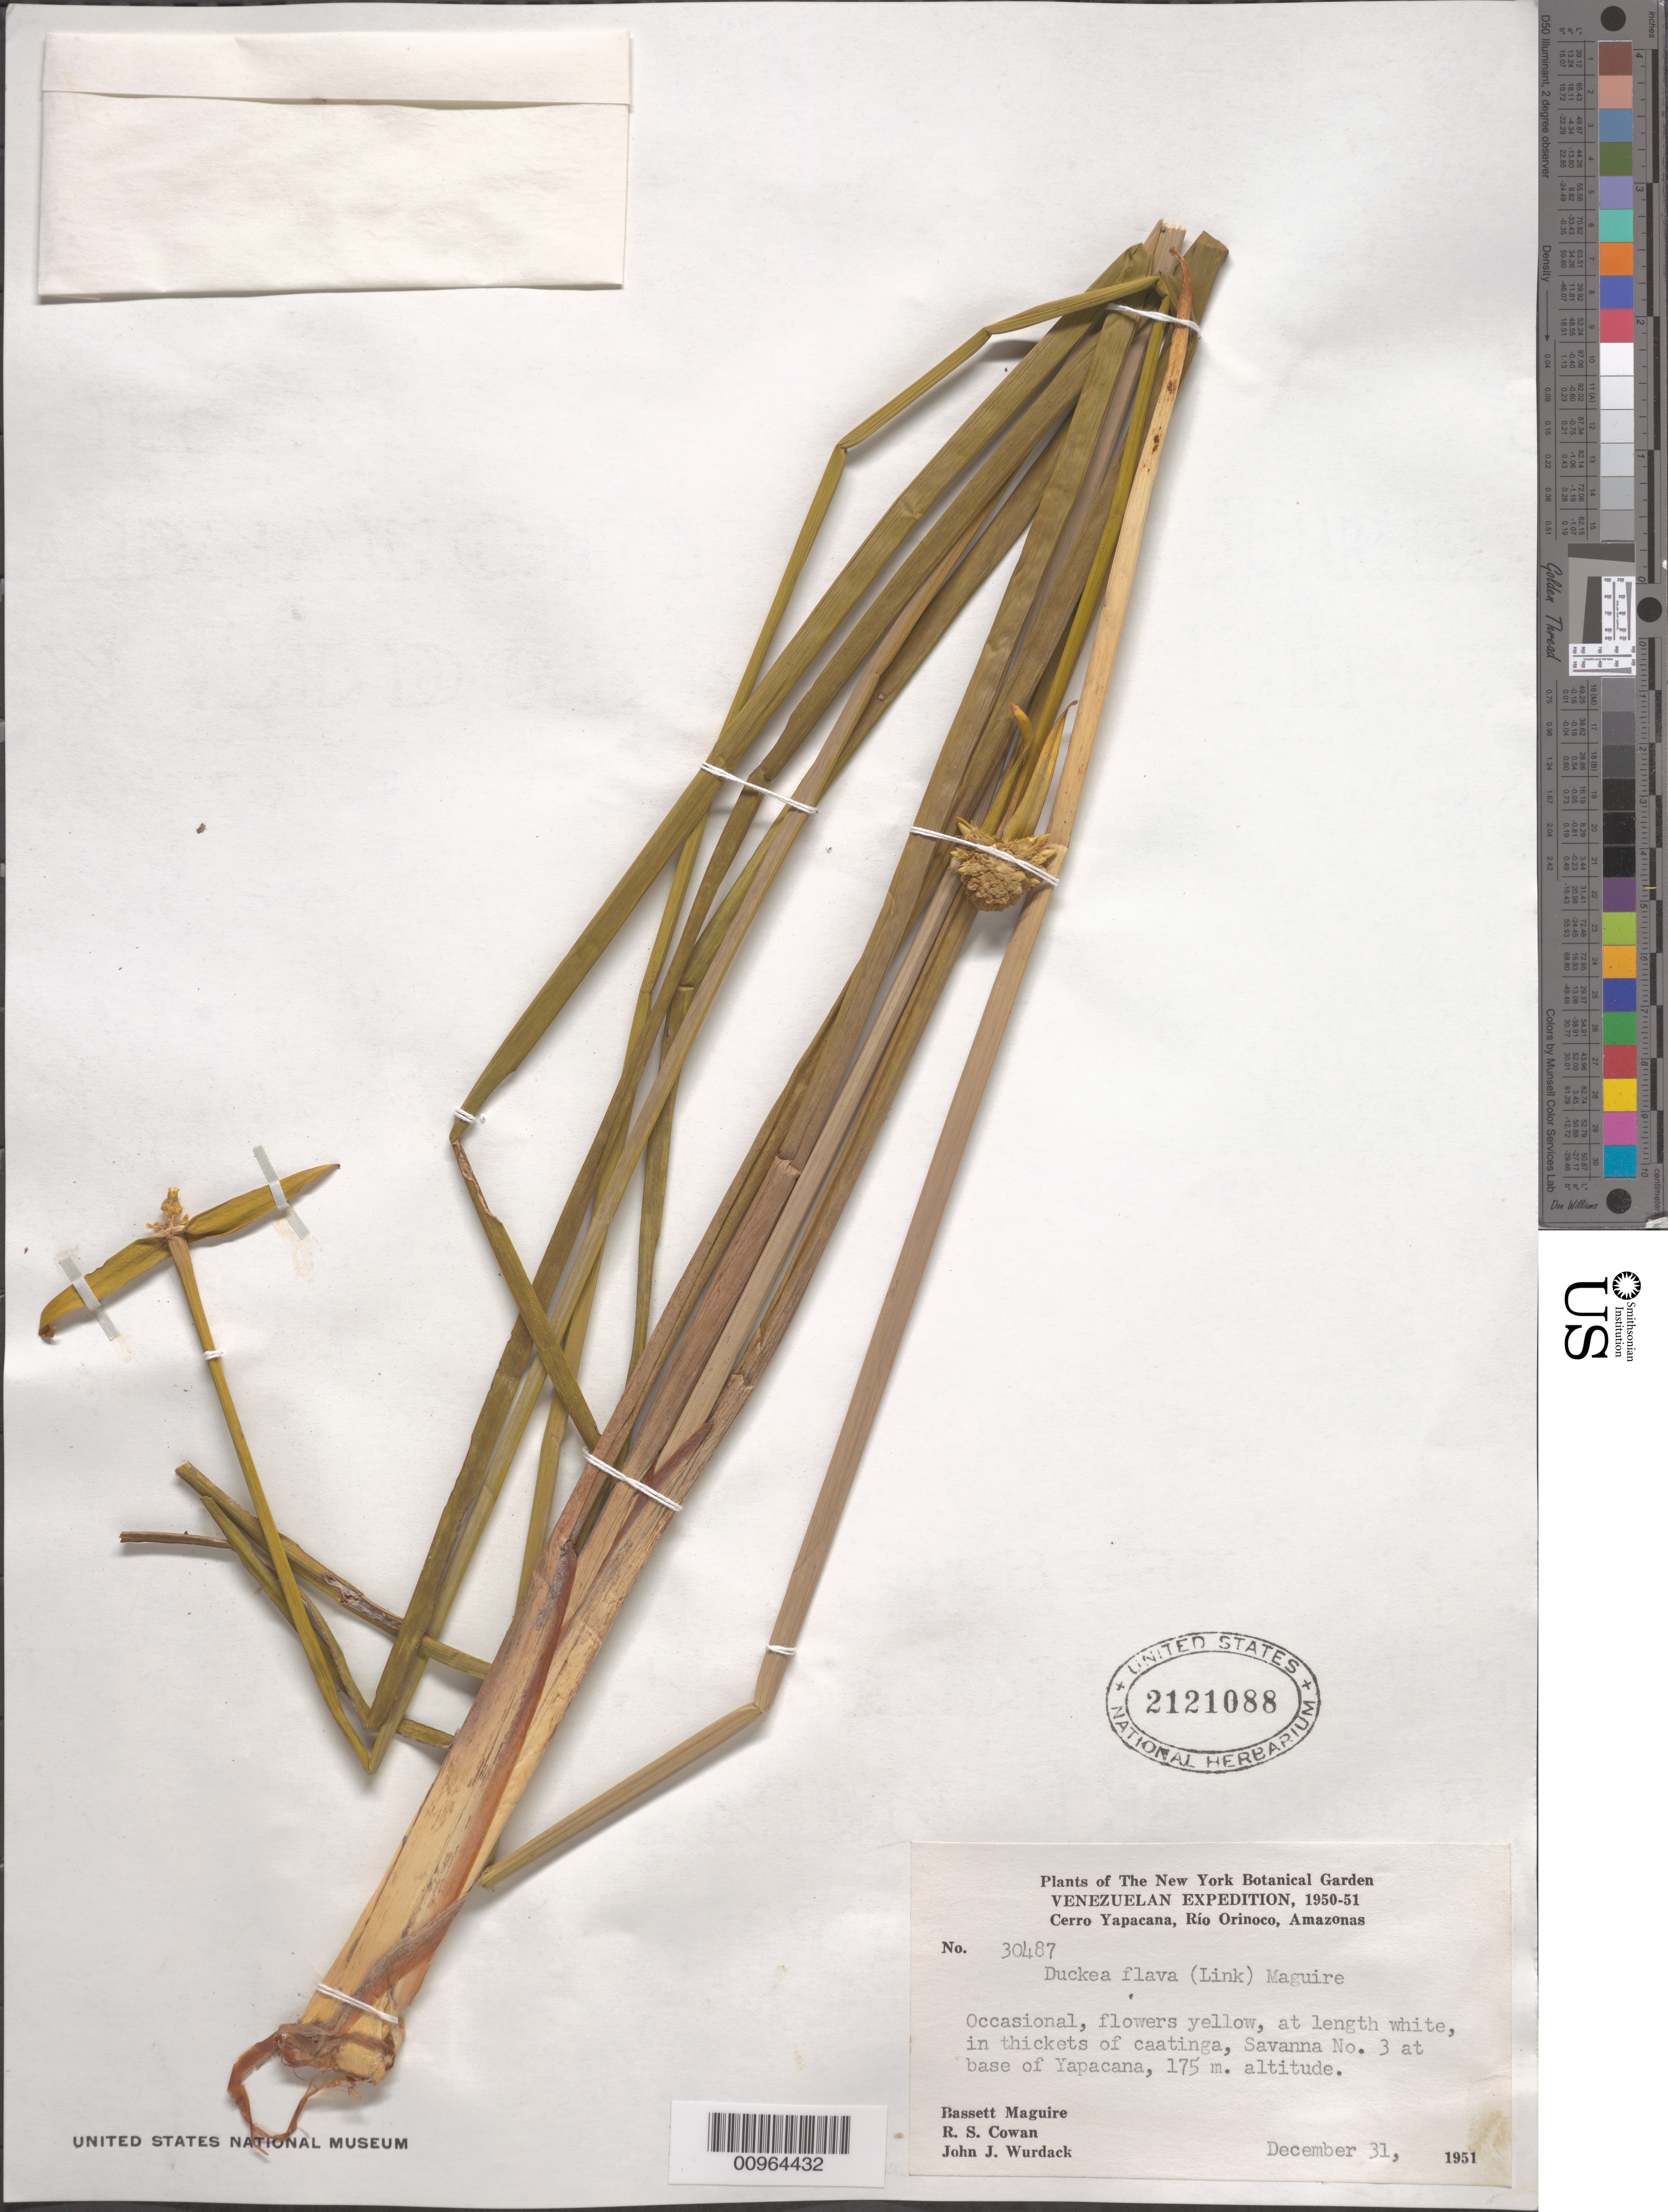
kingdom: Plantae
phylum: Tracheophyta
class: Liliopsida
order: Poales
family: Rapateaceae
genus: Duckea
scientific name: Duckea flava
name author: (Link) Maguire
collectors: B. Maguire, R. S. Cowan & J. J. Wurdack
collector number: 30487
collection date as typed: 31-Dec-50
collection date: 1950-12-31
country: Venezuela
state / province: Amazonas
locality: Cerro Yapacána, Río Orinoco, Savanna no. 3 at base of Yapacana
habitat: Thickets of caatinga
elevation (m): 175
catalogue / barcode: US 2121088